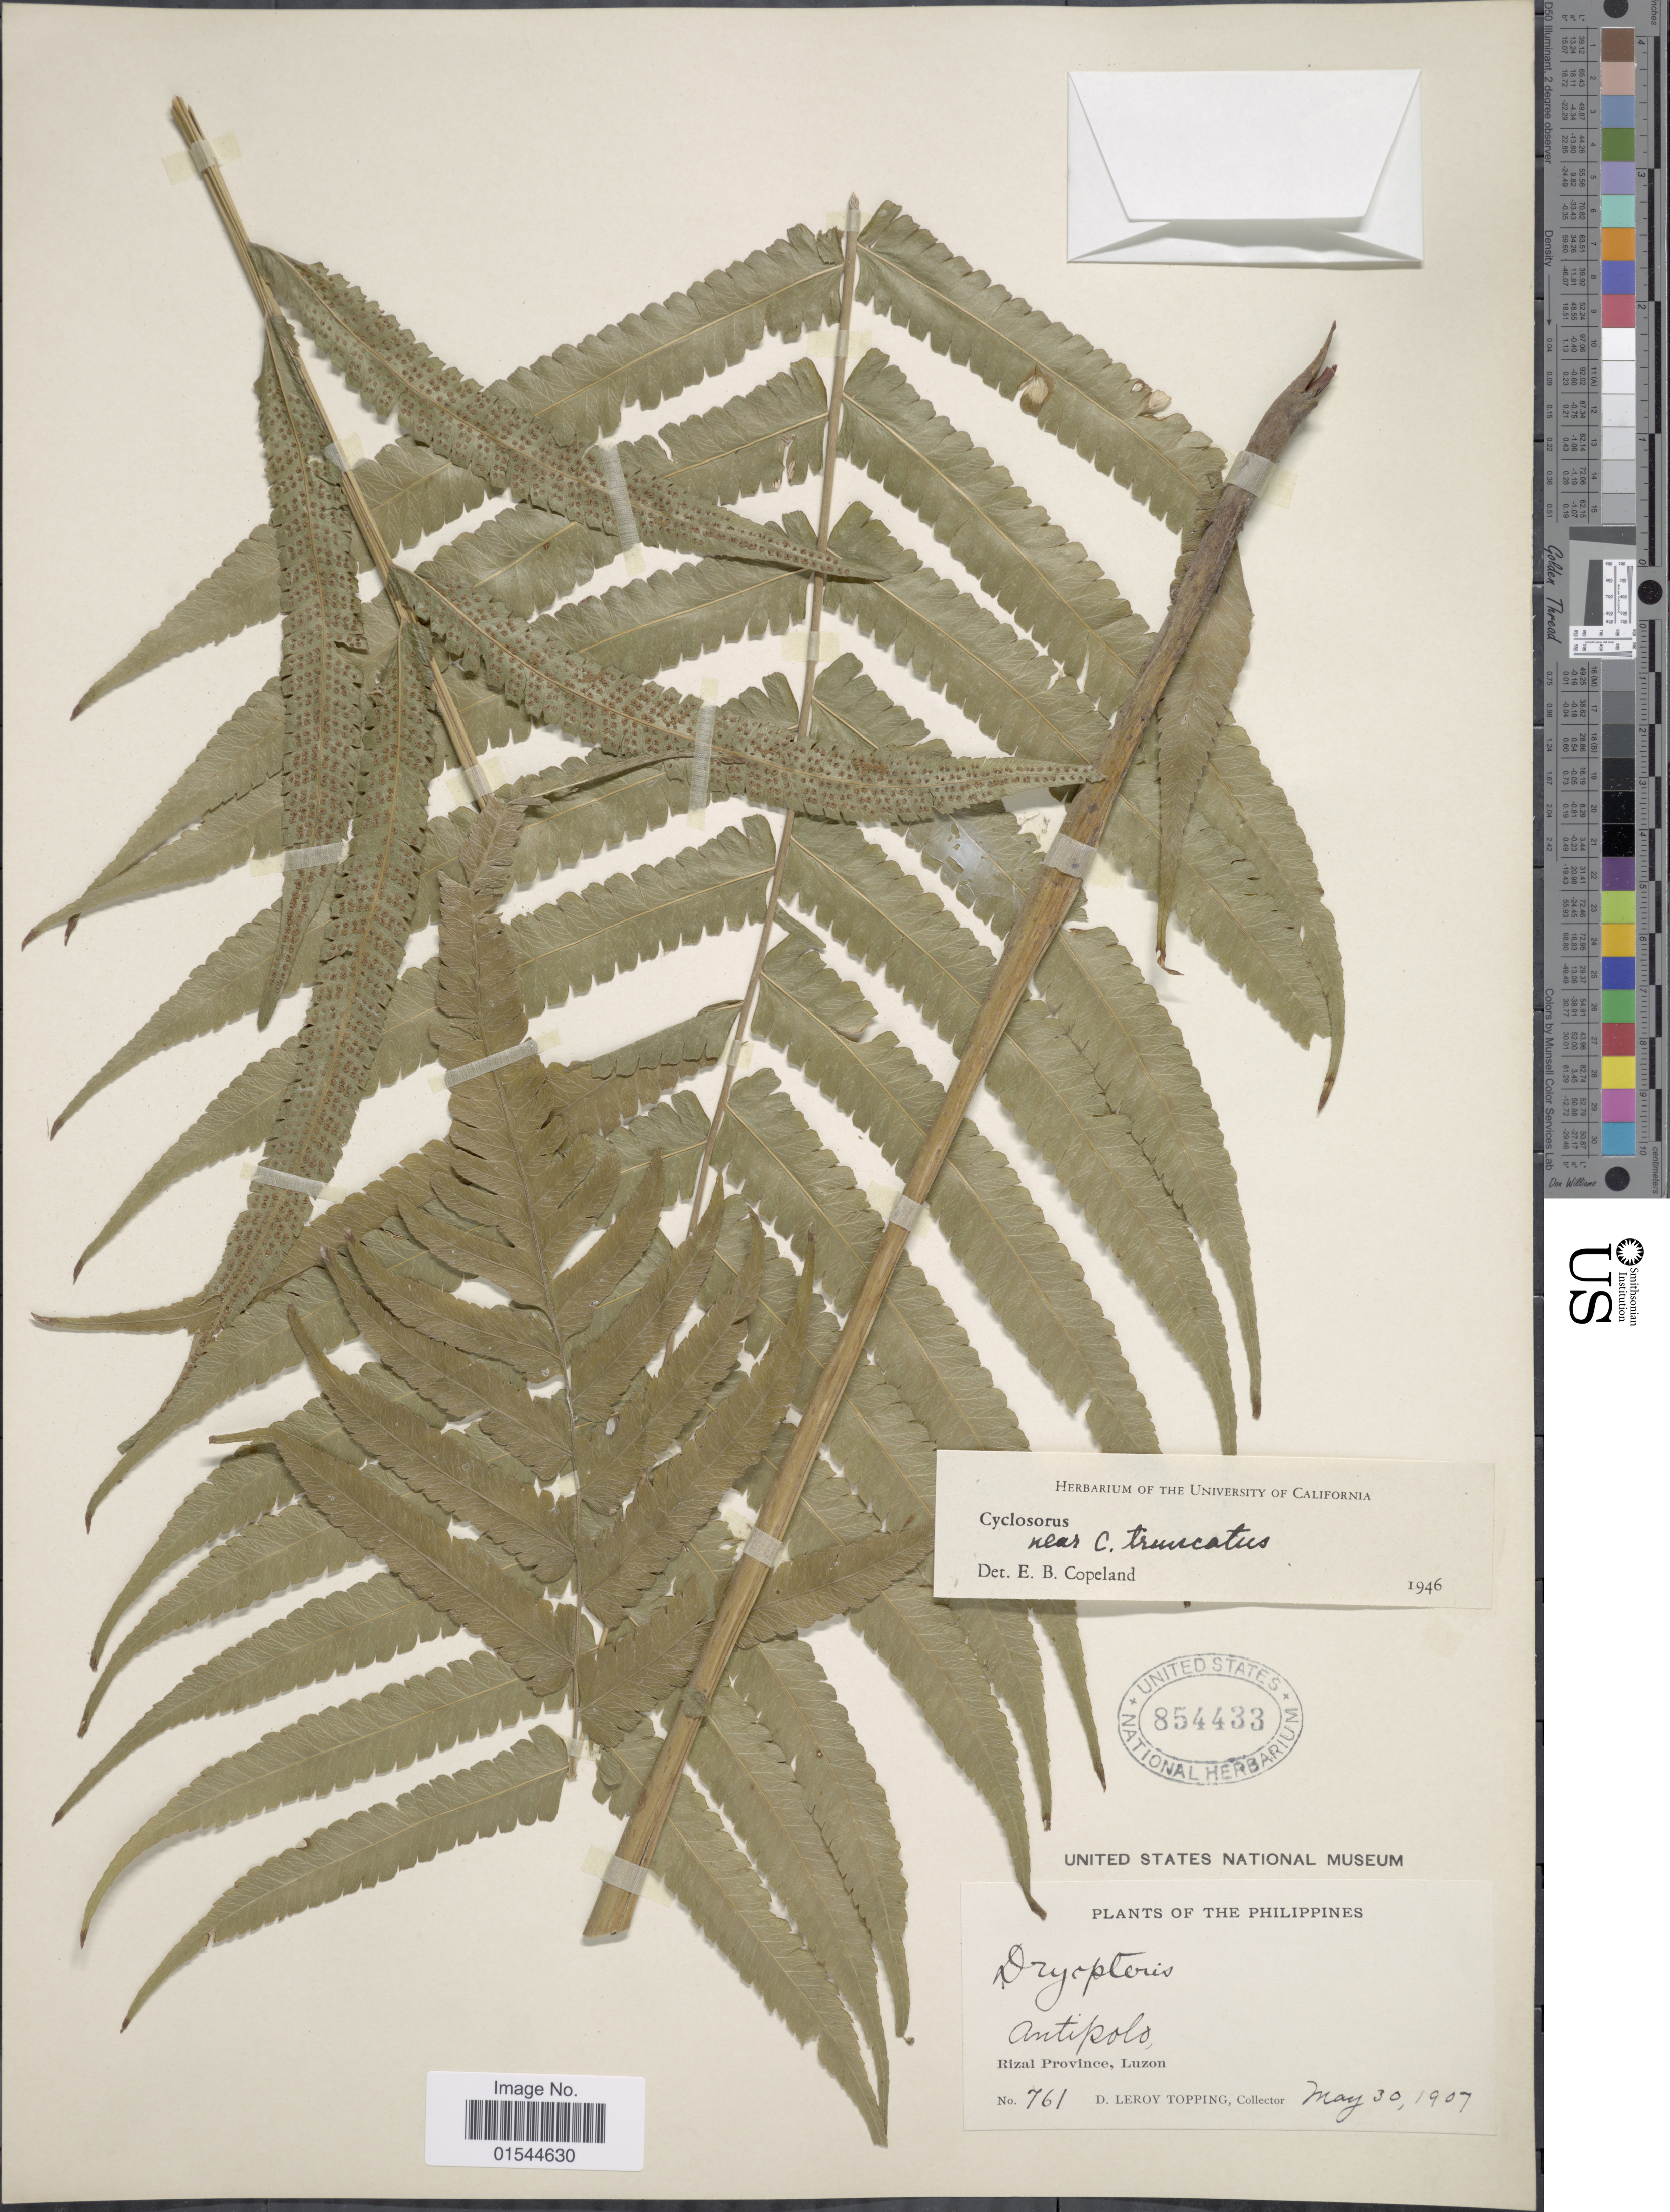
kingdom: Plantae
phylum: Tracheophyta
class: Polypodiopsida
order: Polypodiales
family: Thelypteridaceae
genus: Pneumatopteris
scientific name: Pneumatopteris truncata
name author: (Poir.) Holttum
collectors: D. L. Topping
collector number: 761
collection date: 1907-05-30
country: Philippines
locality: Antipolo, Rizal Province, Luzon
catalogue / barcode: US 854433